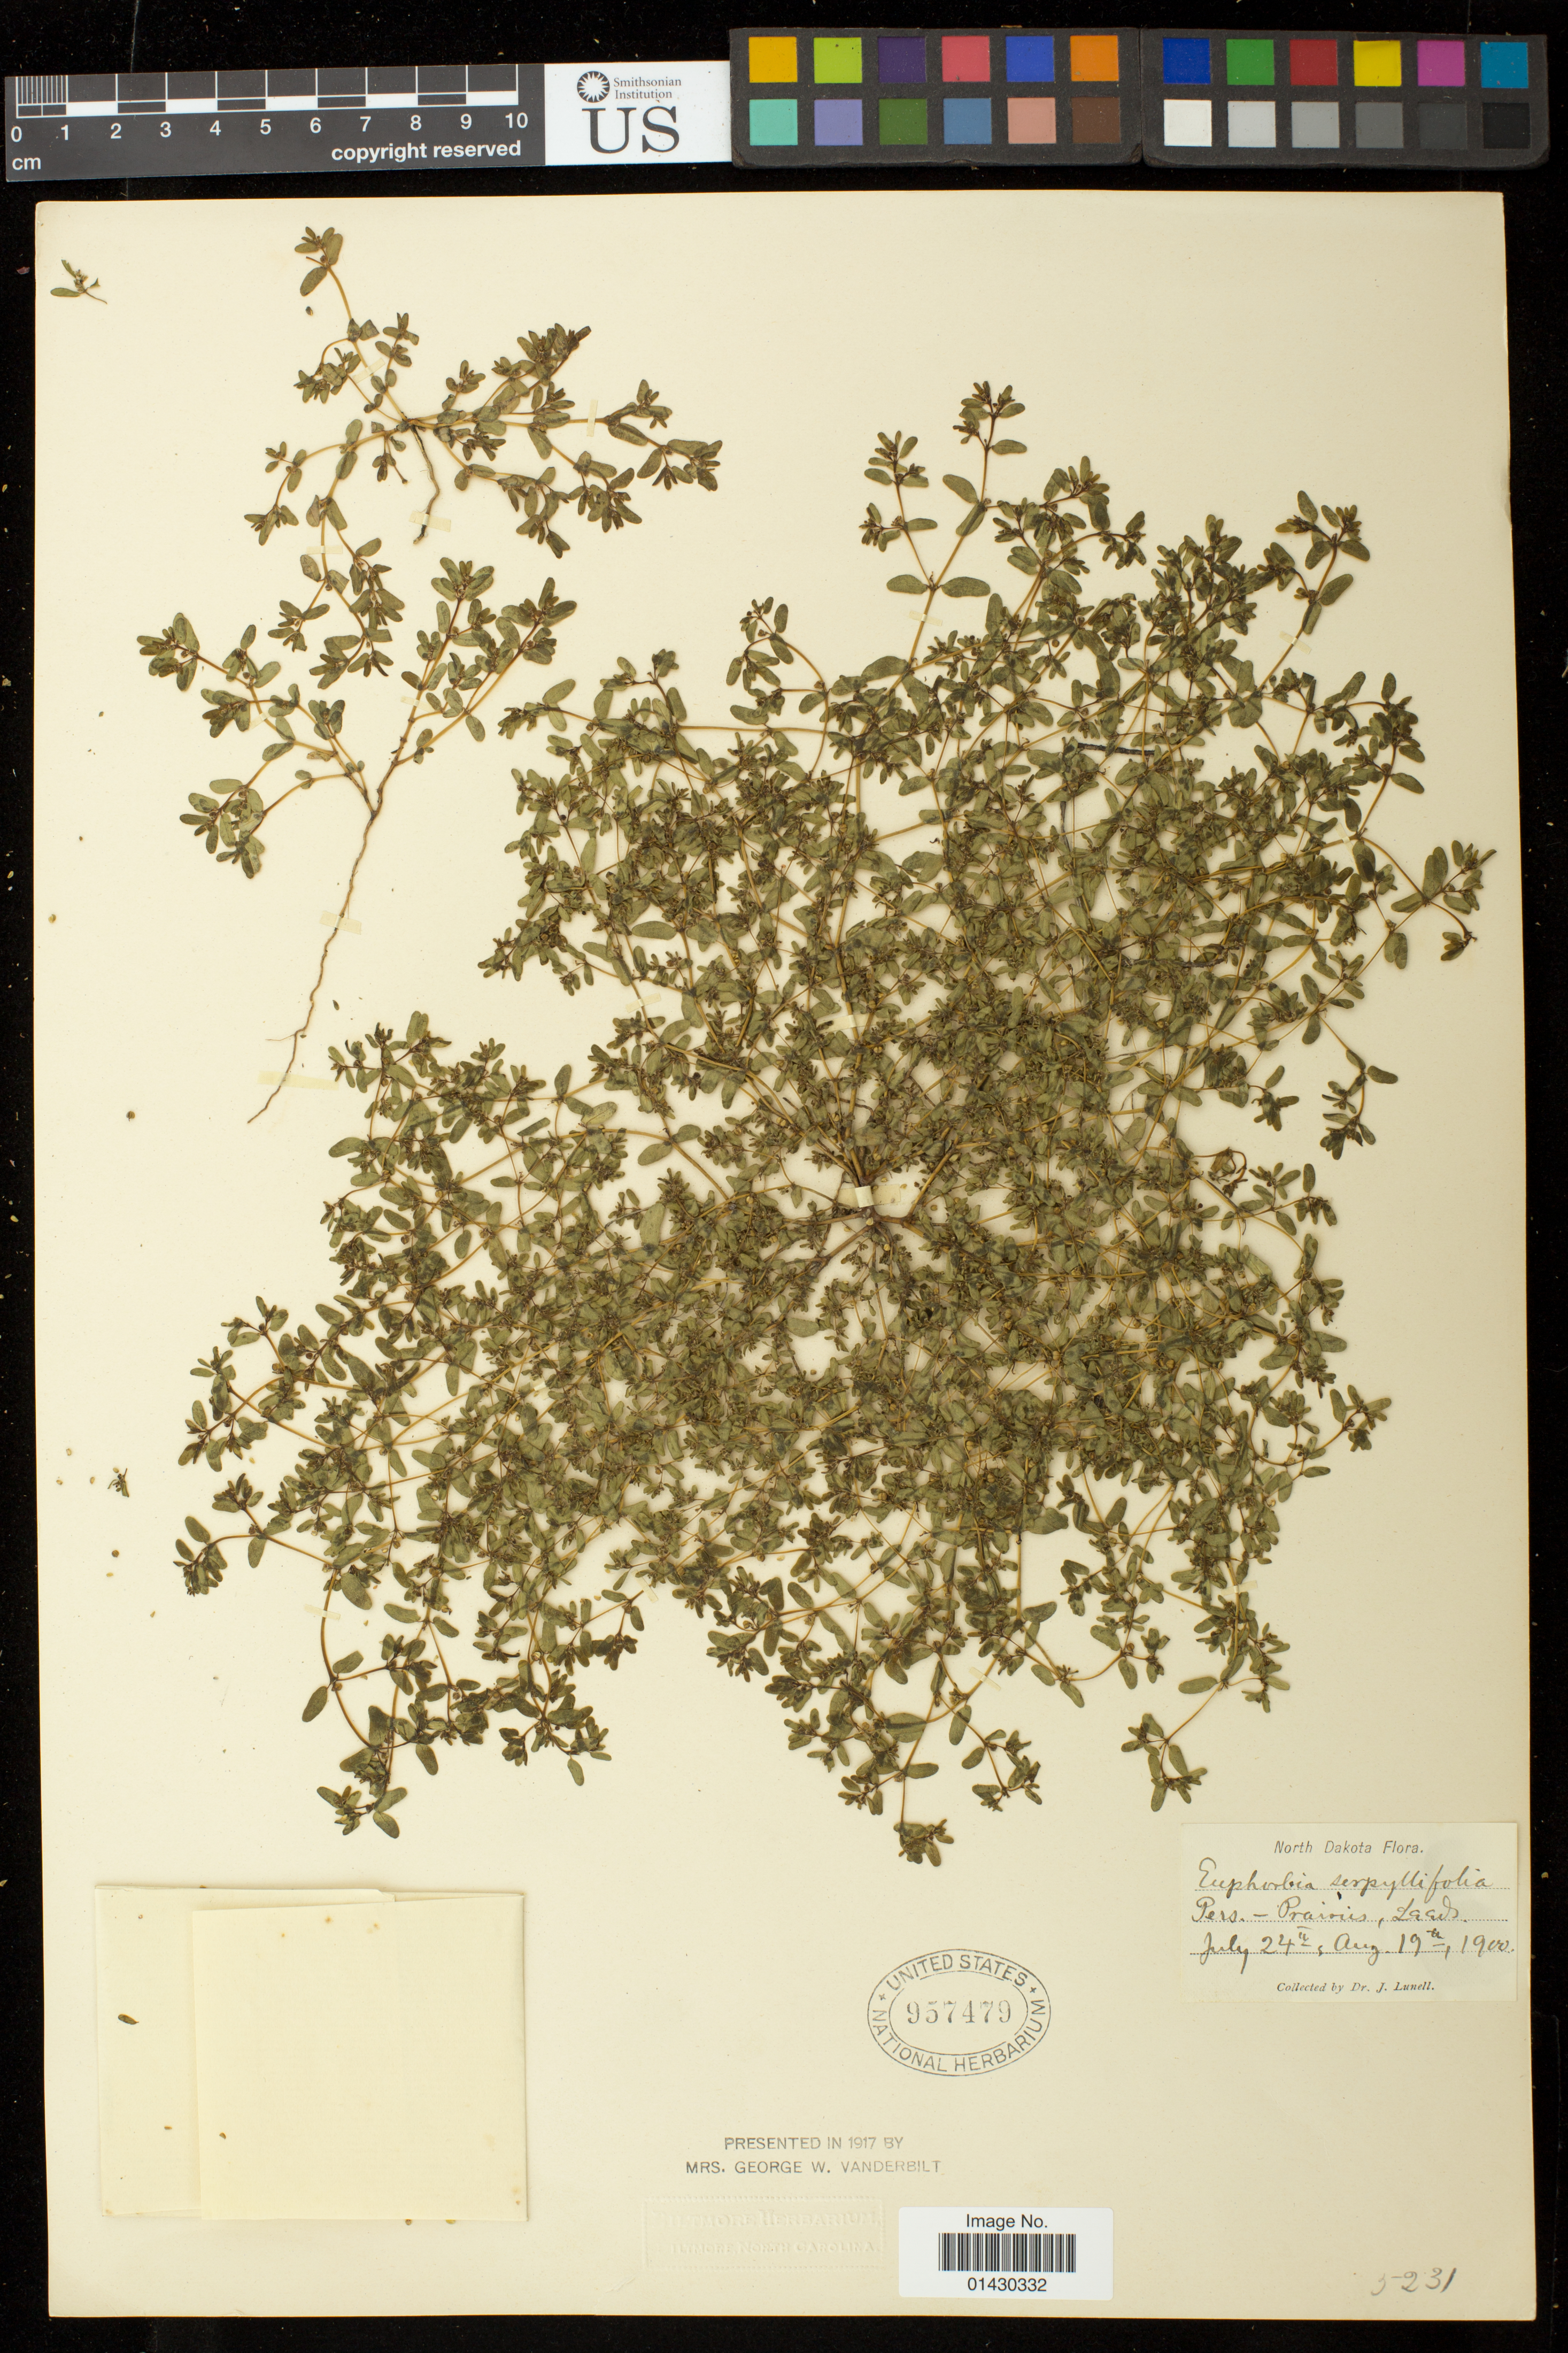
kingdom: Plantae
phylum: Tracheophyta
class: Magnoliopsida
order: Malpighiales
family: Euphorbiaceae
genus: Euphorbia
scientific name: Euphorbia serpillifolia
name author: Pers.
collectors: J. Lunell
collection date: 1900-07-24/1900-08-19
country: United States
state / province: North Dakota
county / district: Benson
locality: Prairies, Leeds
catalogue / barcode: US 957479